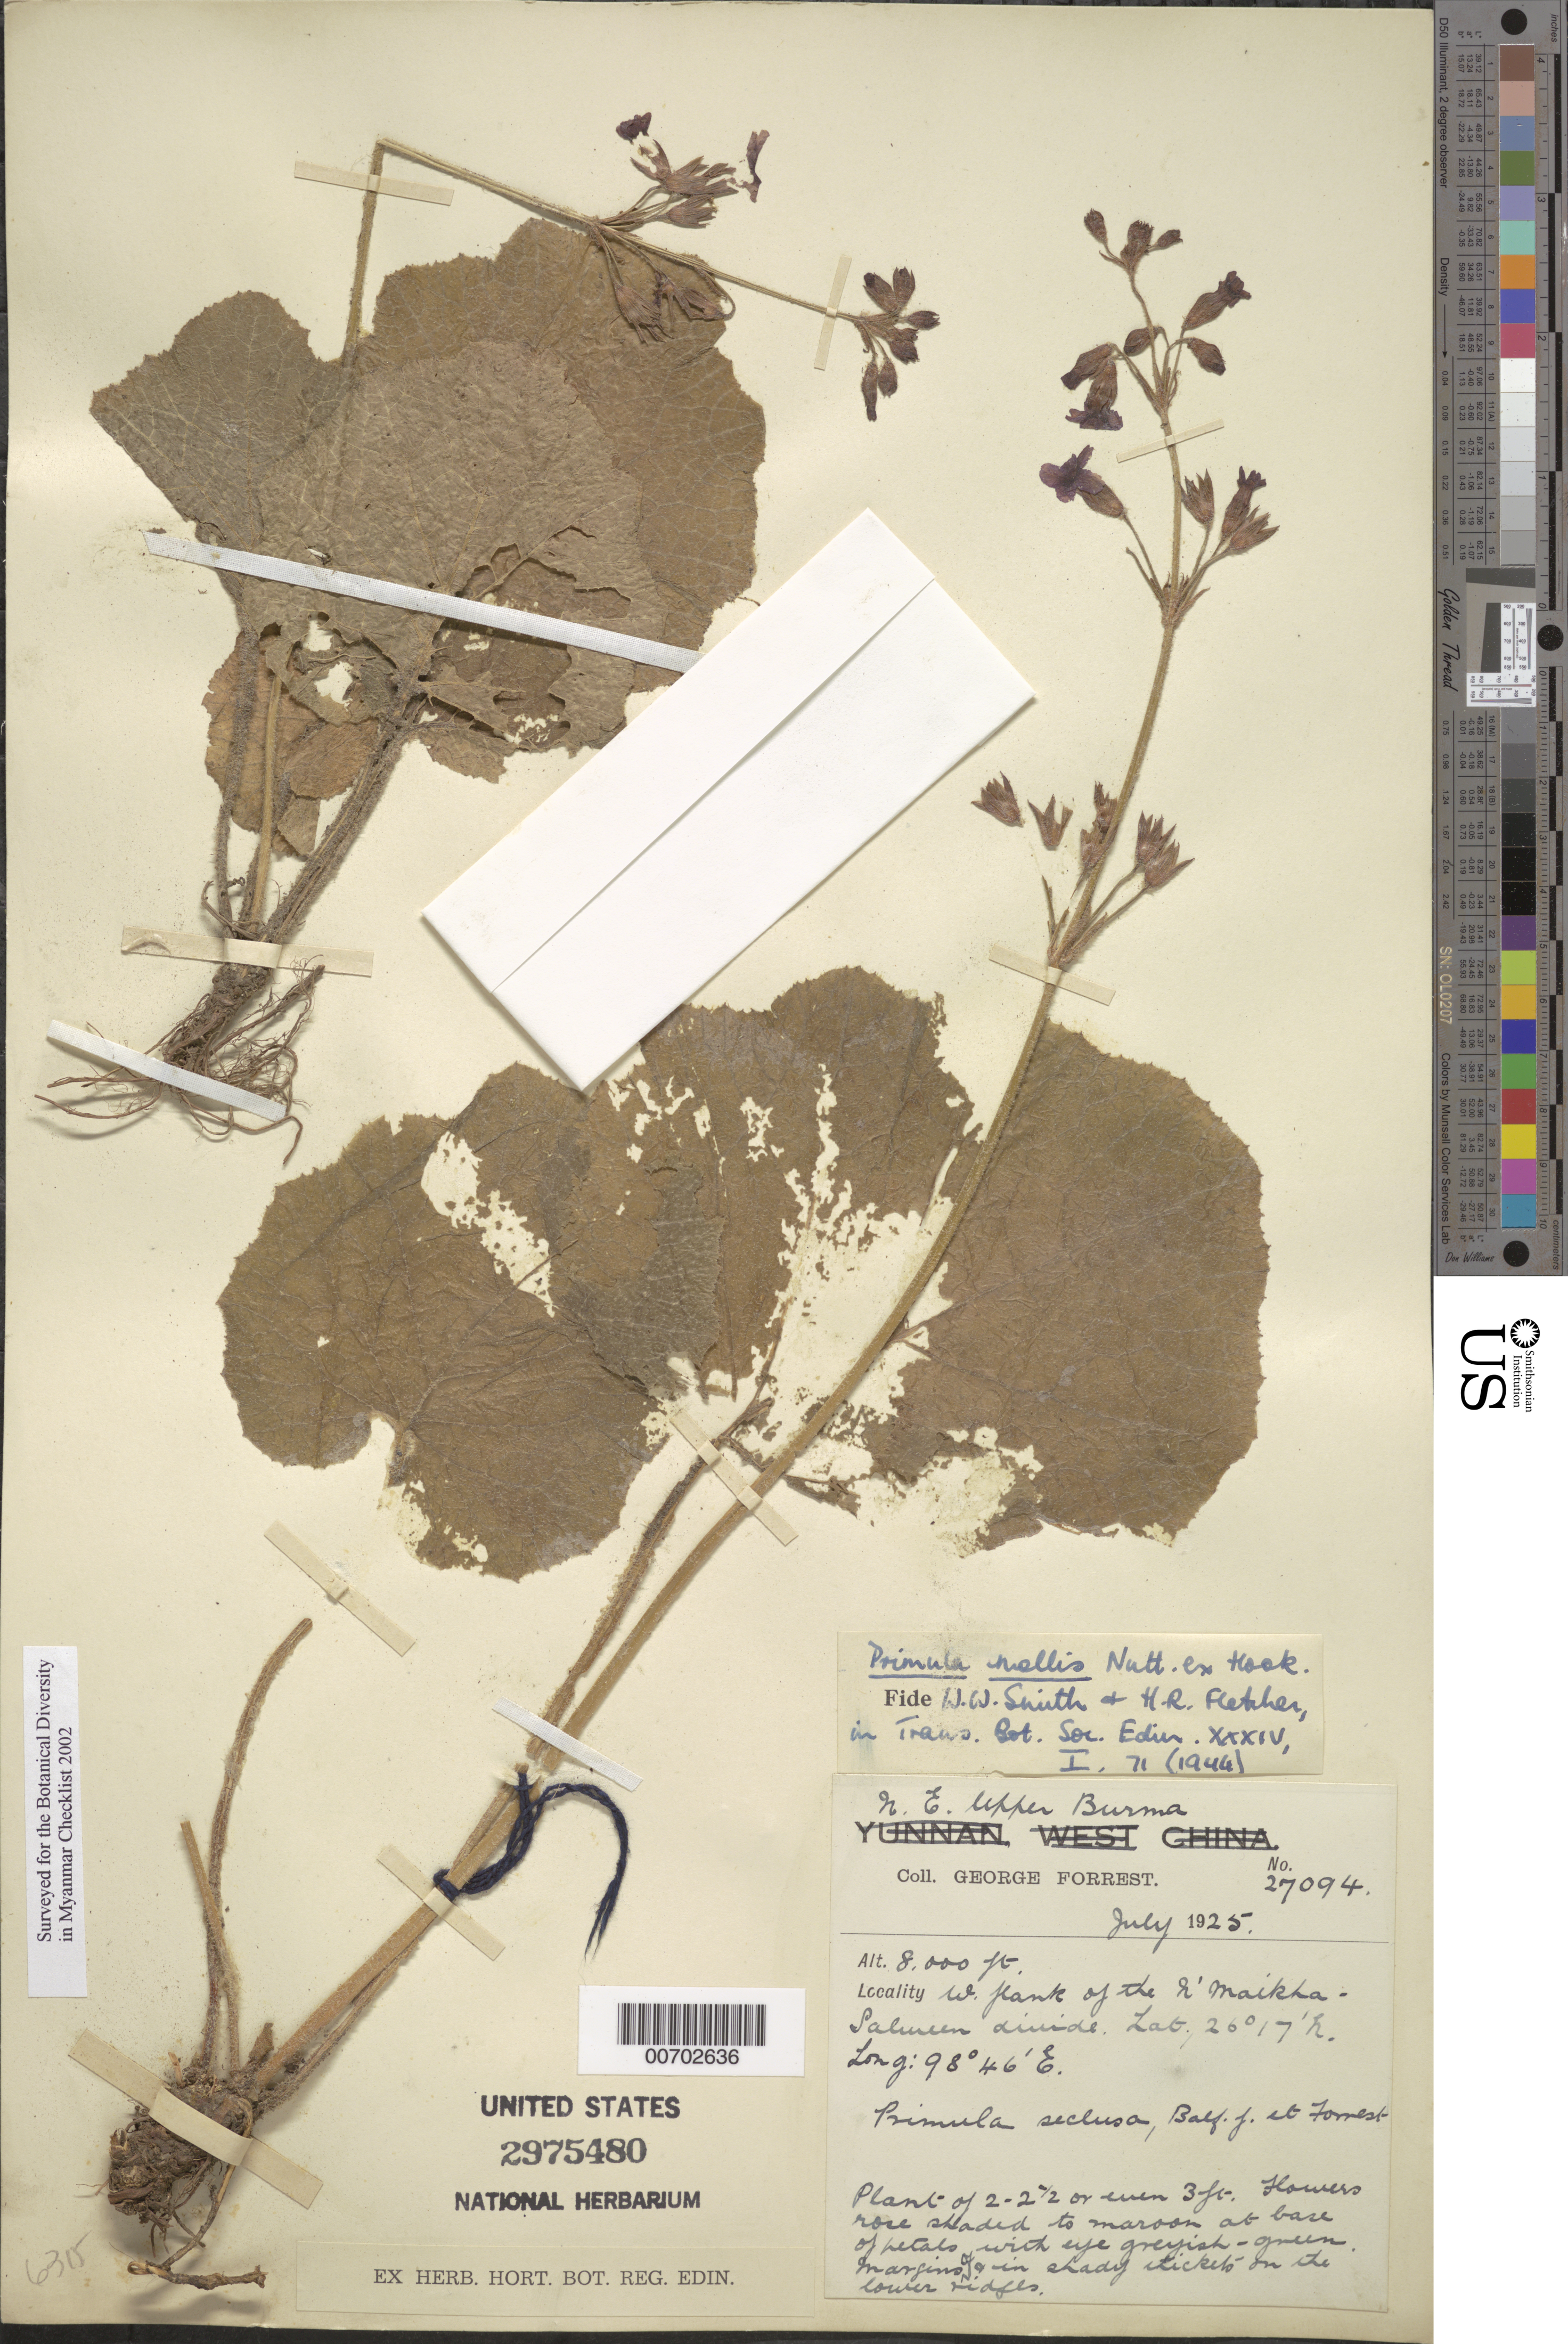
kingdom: Plantae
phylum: Tracheophyta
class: Magnoliopsida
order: Ericales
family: Primulaceae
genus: Primula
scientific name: Primula mollis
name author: Nutt. ex Hook.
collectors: G. Forrest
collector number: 27094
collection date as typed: Jul 1925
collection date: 1925-07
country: Myanmar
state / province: Kachin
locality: N'Maikha-Salwin Divide, W flank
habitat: Margins of shady thickets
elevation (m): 2438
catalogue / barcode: US 2975480